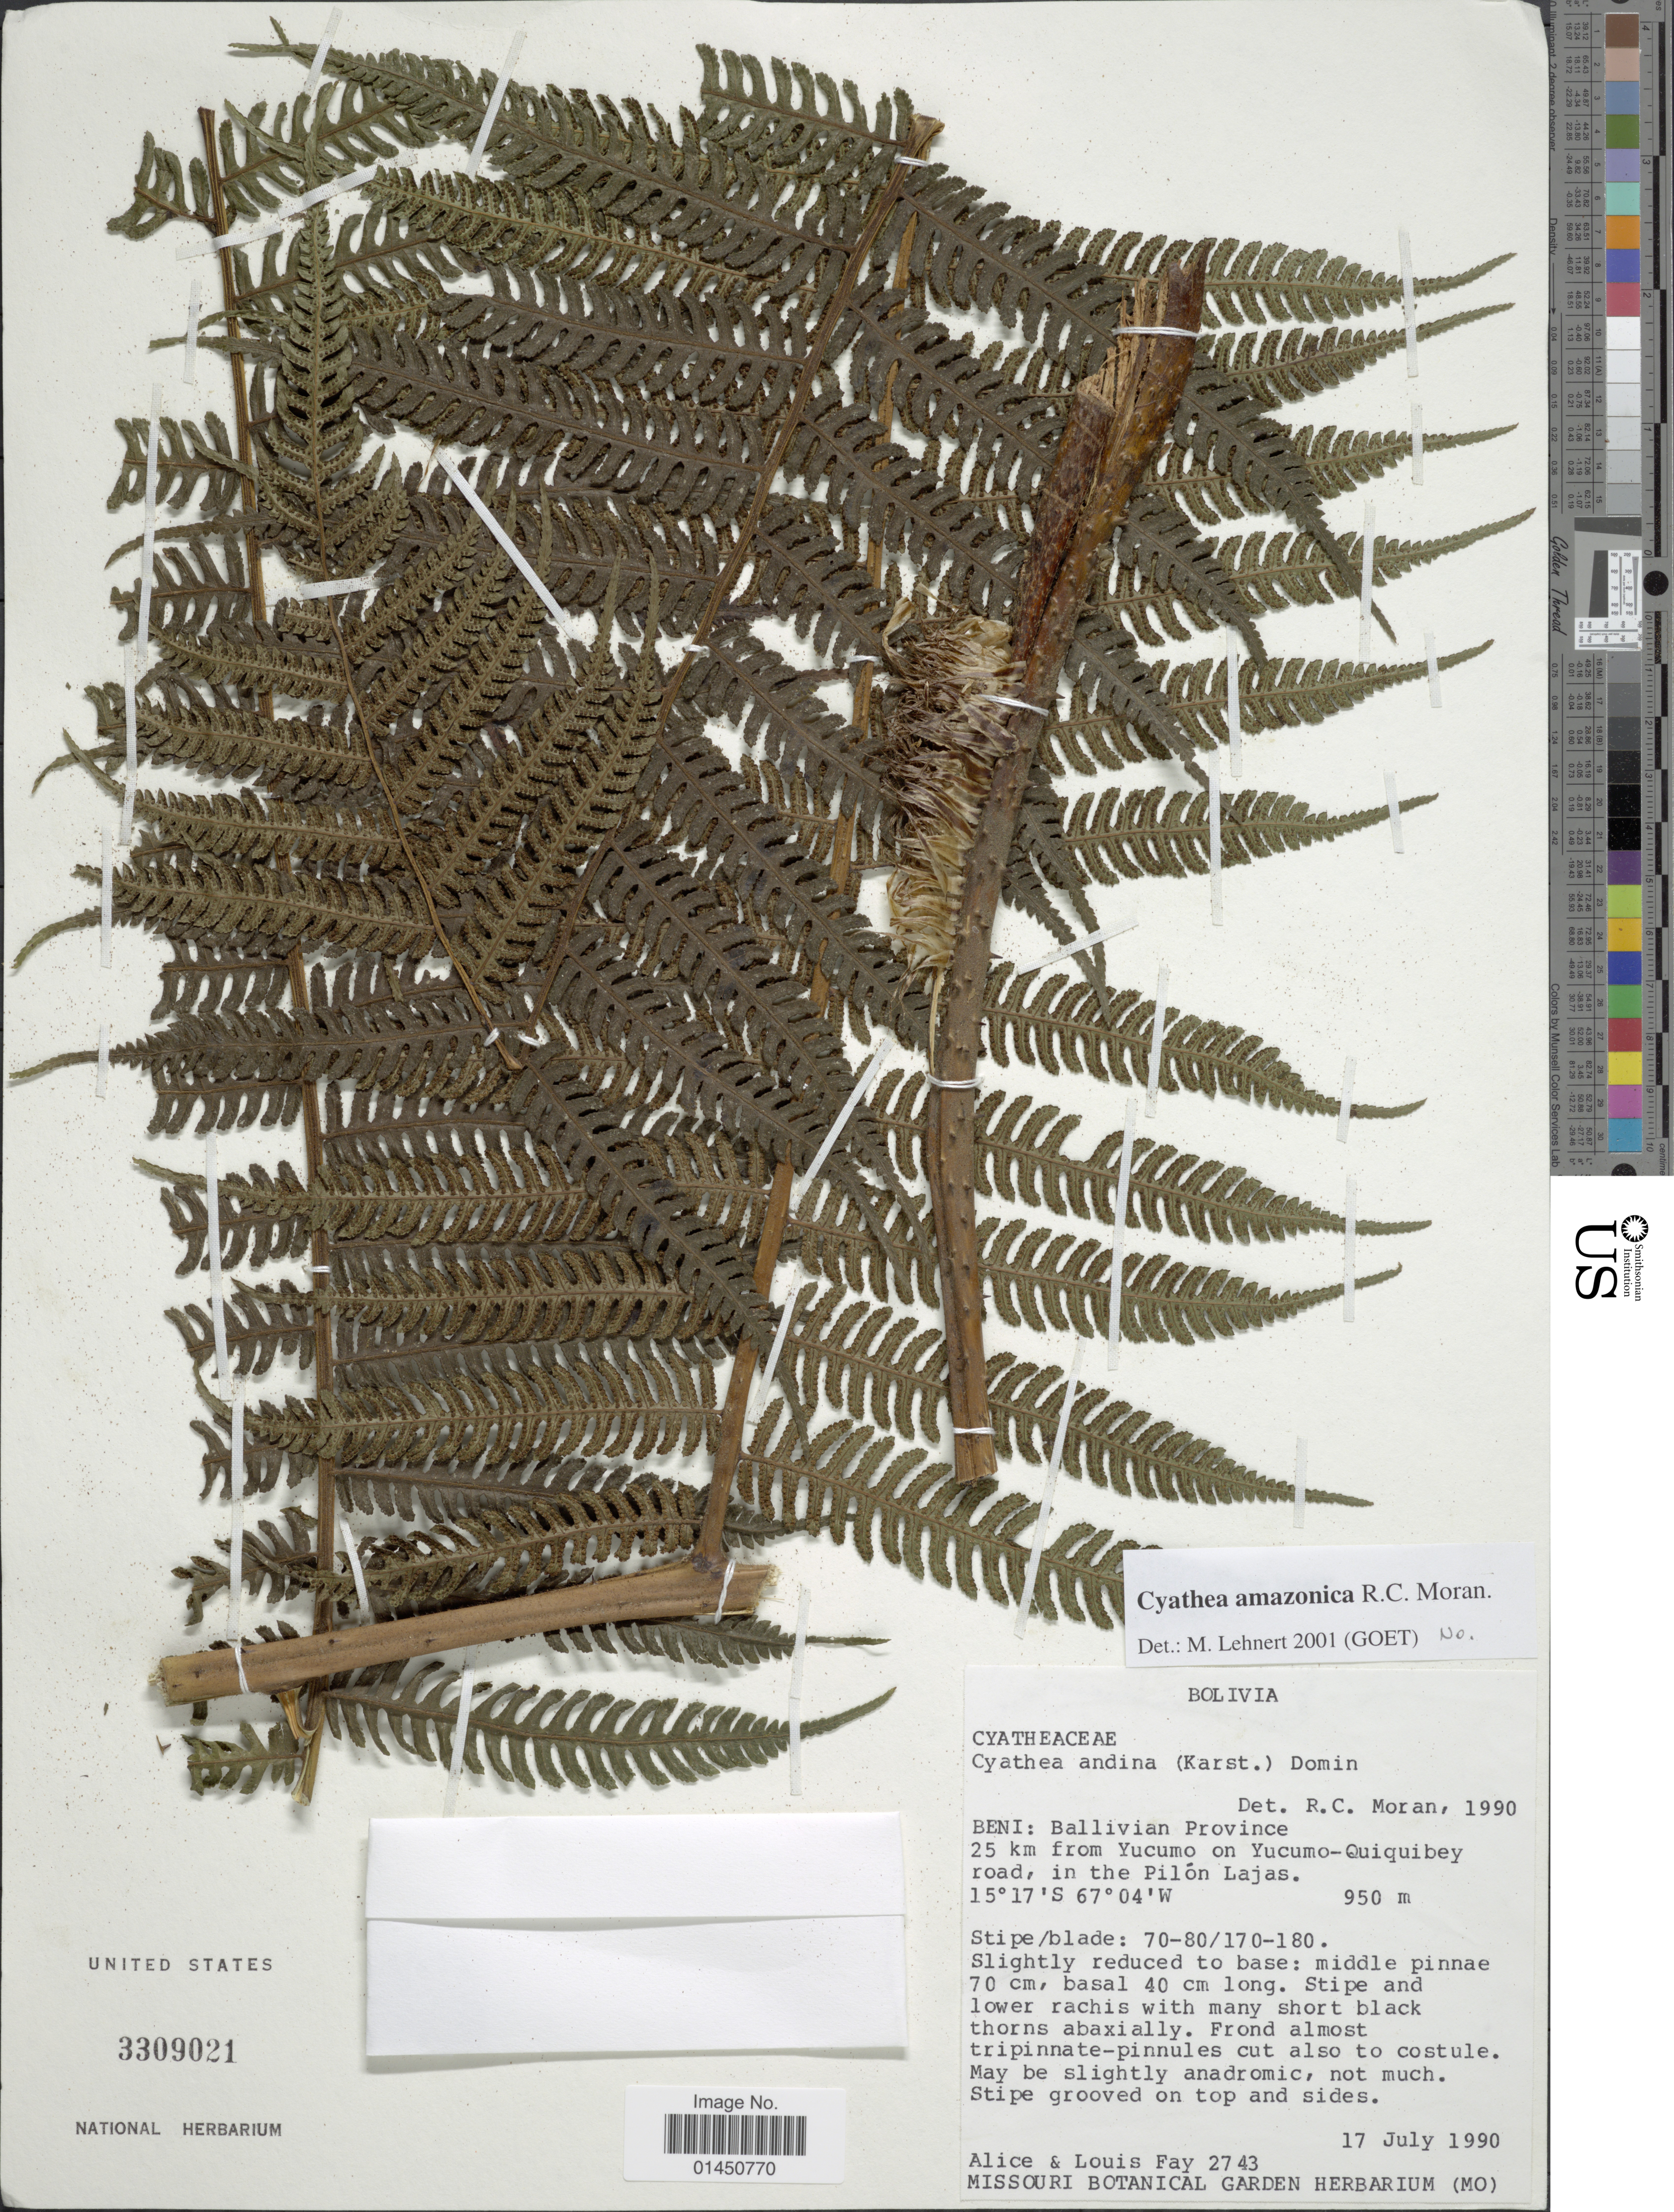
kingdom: Plantae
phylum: Tracheophyta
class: Polypodiopsida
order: Cyatheales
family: Cyatheaceae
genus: Cyathea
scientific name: Cyathea andina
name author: Domin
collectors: A. Fay & L. Fay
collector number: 2743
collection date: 1990-07-17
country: Bolivia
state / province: Beni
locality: Ballivian Province, 25 km from Yucumo on Yucumo-Quiquibey road, in the Pilon Lajas.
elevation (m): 950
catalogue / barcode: US 3309021